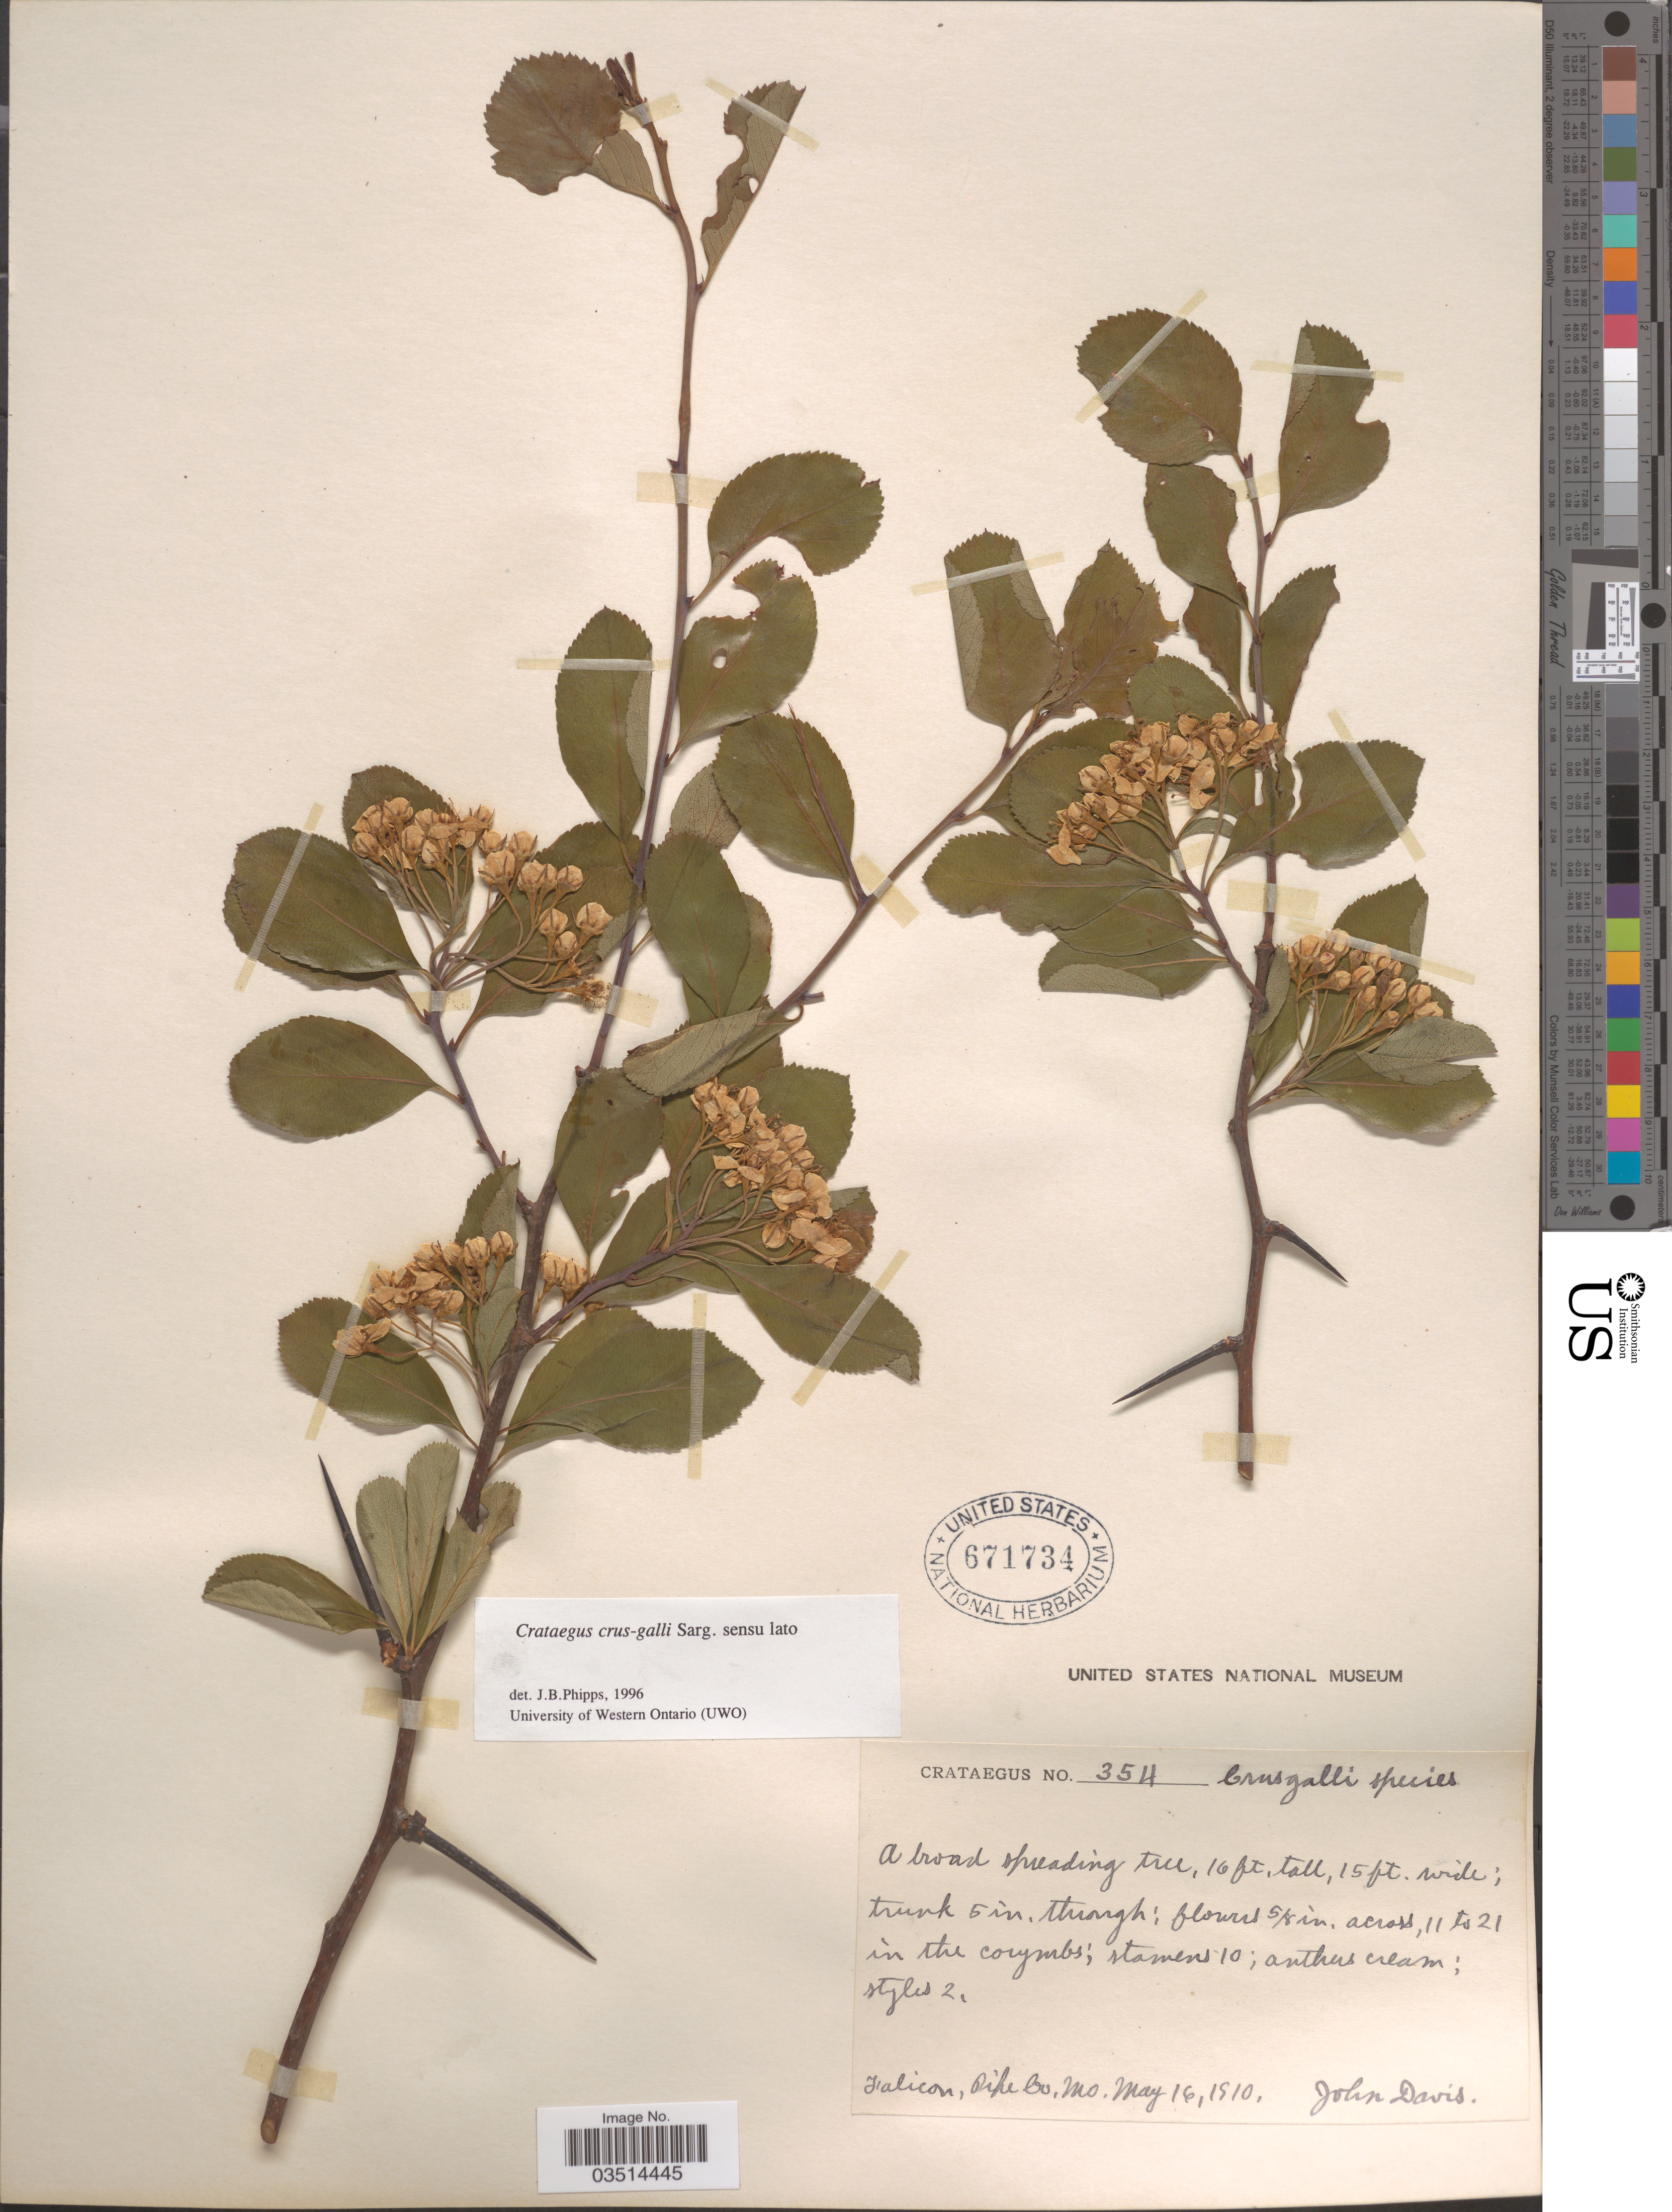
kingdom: Plantae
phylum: Tracheophyta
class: Magnoliopsida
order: Rosales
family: Rosaceae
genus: Crataegus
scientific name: Crataegus crus-galli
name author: L.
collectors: J. Davis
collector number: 354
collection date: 1910-05-16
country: United States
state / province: Missouri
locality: Falicon, Pike Co.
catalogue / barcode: US 671734